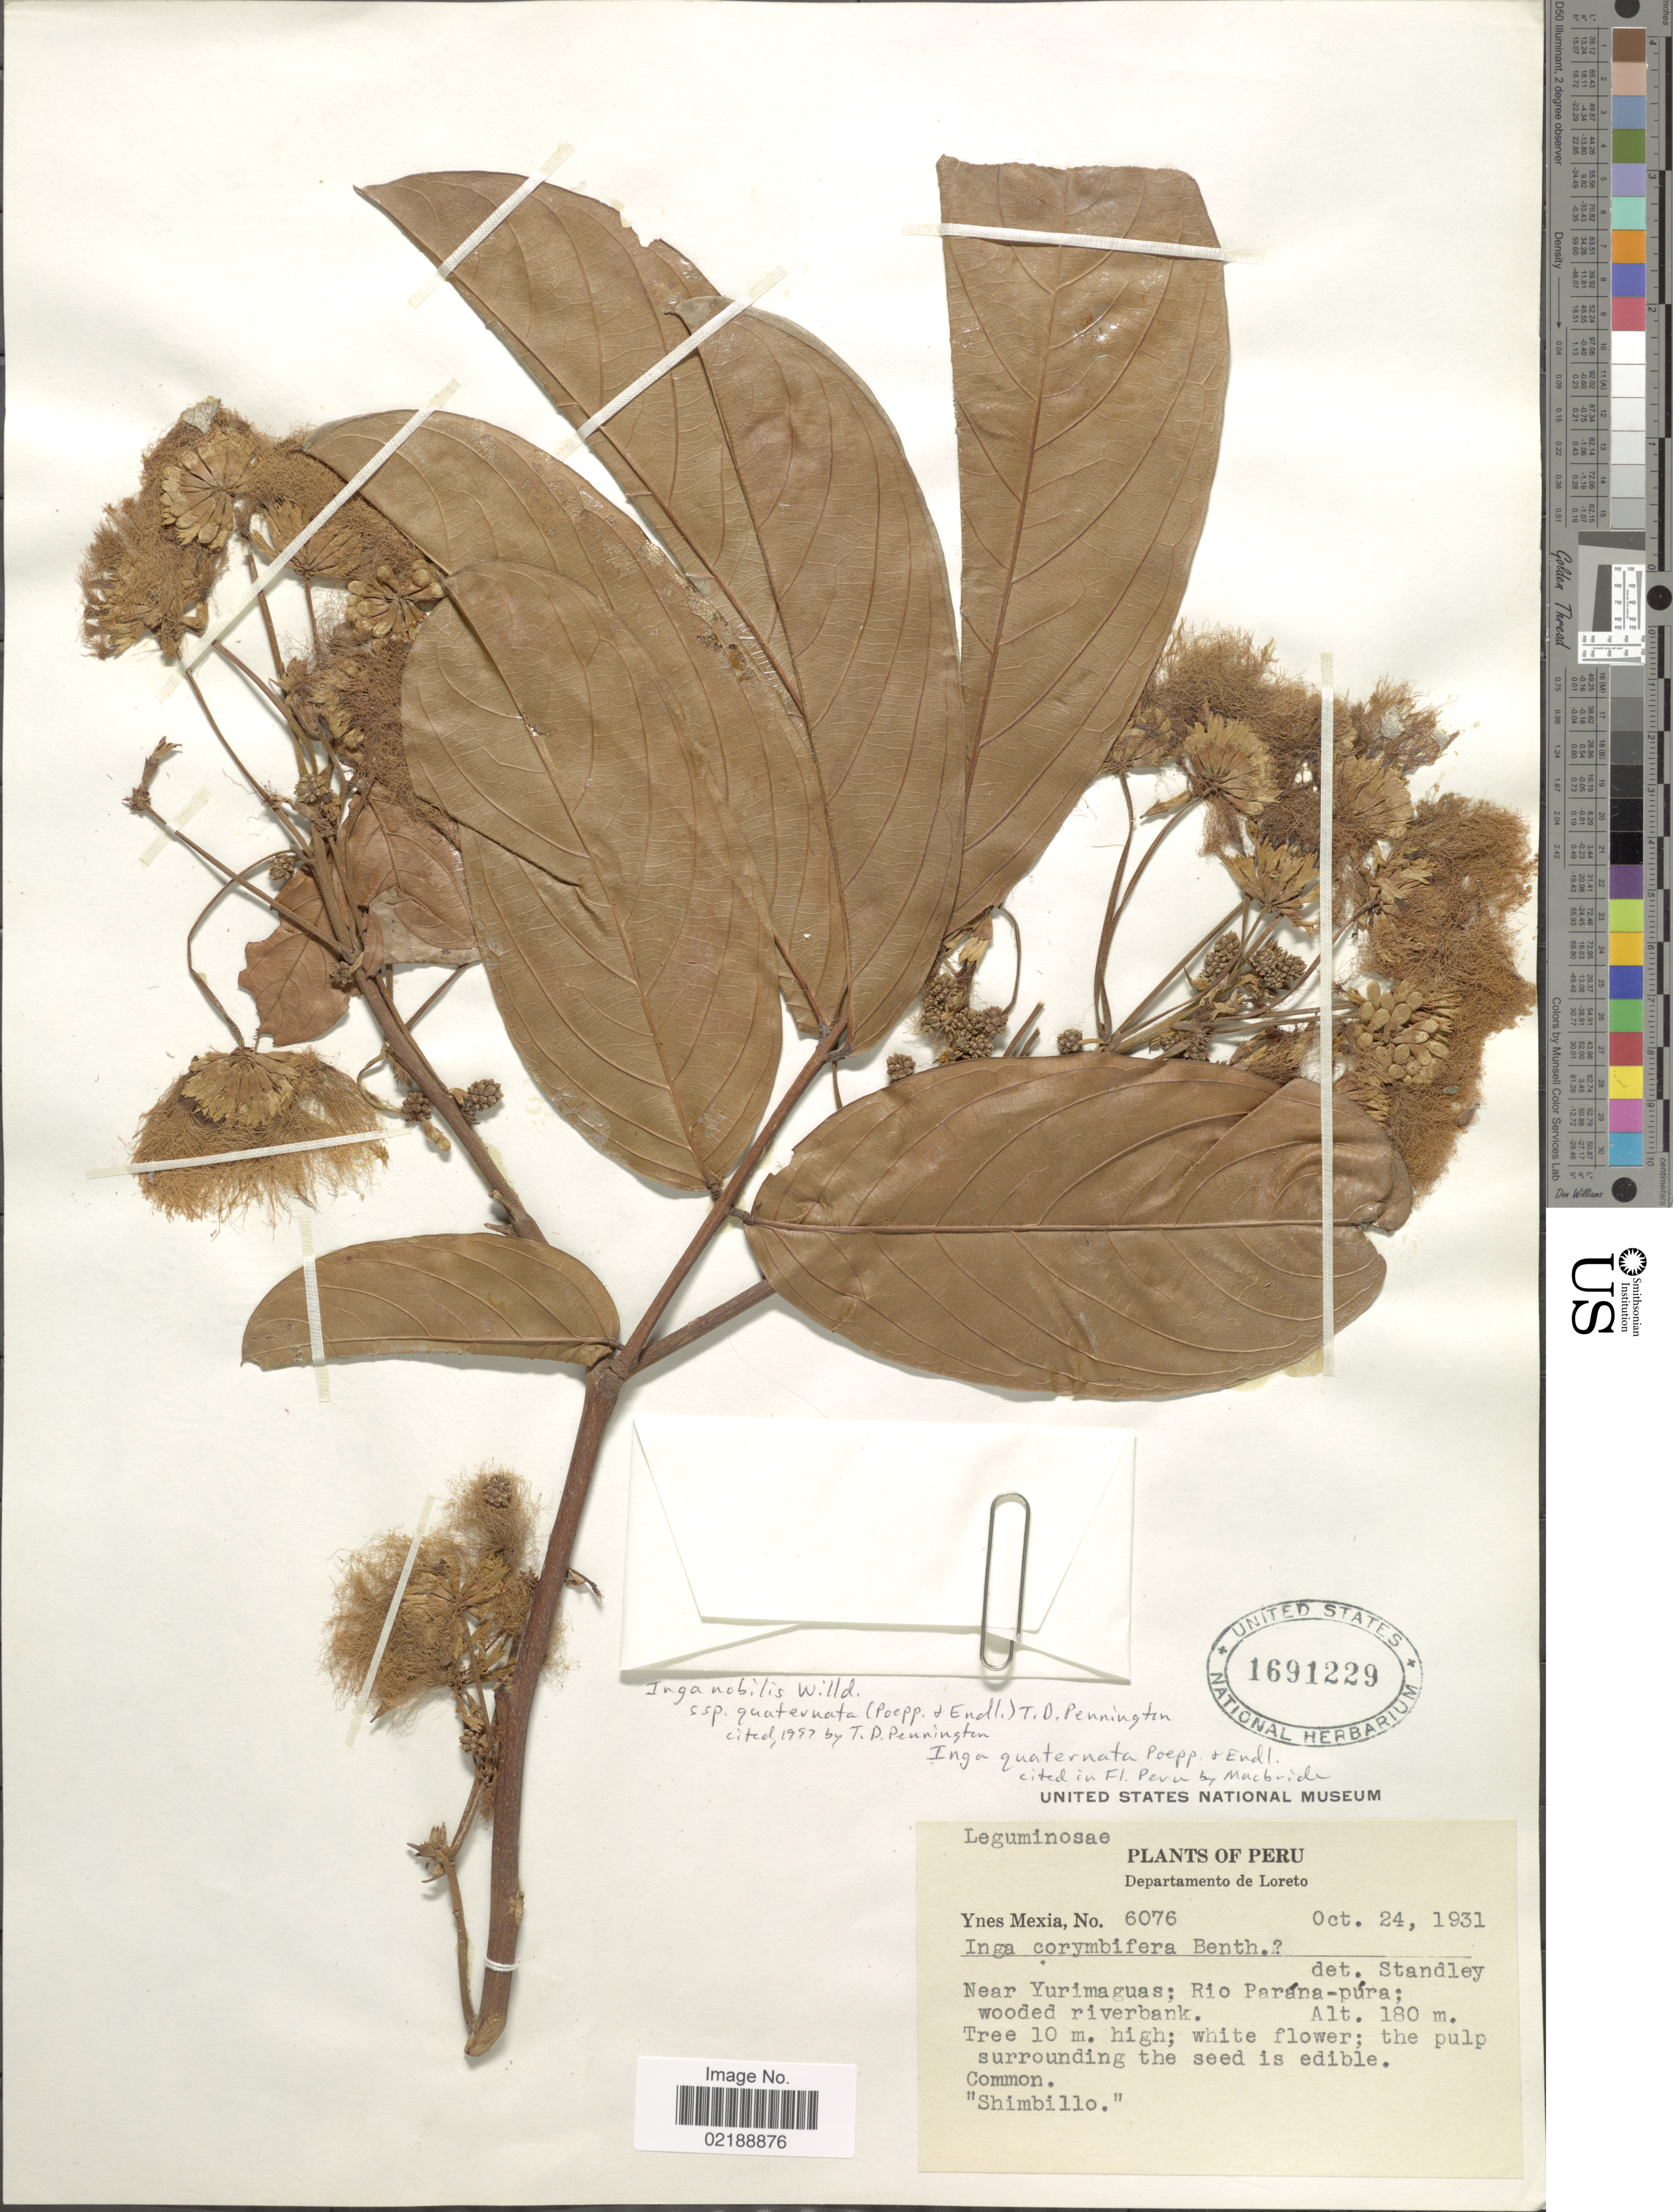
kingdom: Plantae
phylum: Tracheophyta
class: Magnoliopsida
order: Fabales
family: Fabaceae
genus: Inga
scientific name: Inga nobilis subsp. quaternata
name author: (Poepp. & Endl.) T.D. Penn.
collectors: Y. Mexia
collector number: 6076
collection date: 1931-10-24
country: Peru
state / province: Loreto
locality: Departamento de Loreto, Near Yurimaguas; Rio Parána-púra; wooded riverbank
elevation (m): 180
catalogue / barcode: US 1691229